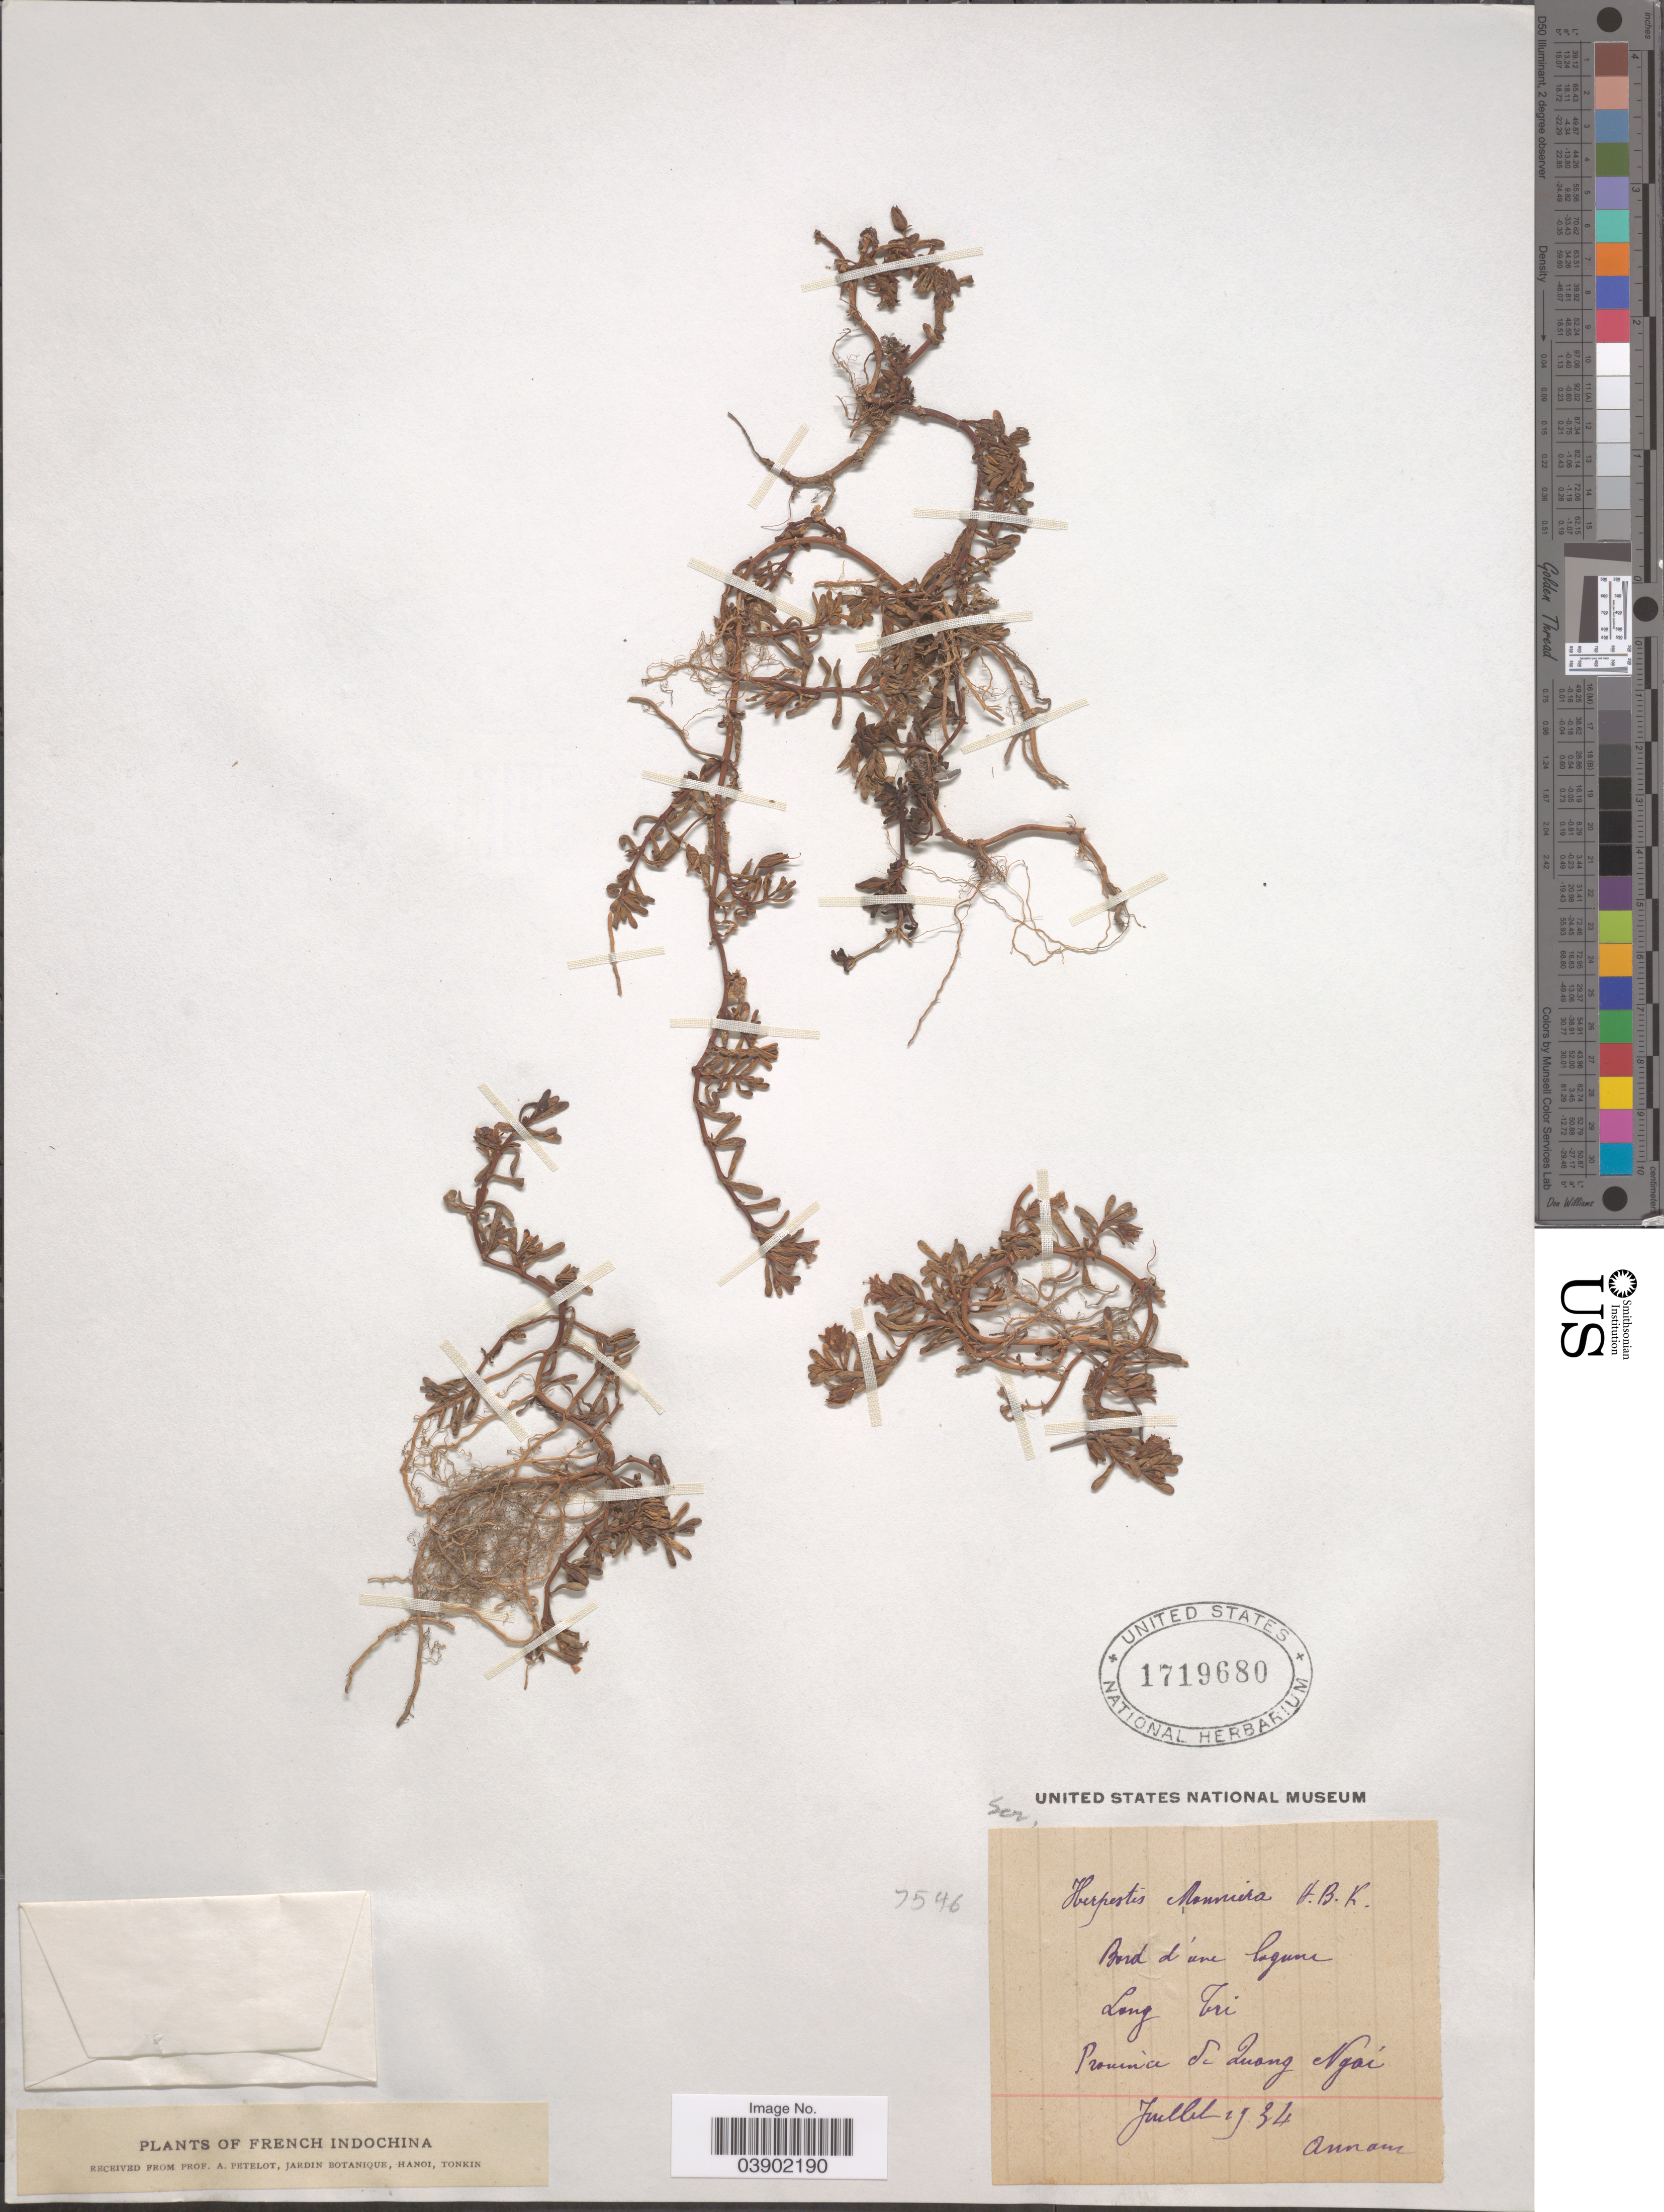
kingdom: Plantae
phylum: Tracheophyta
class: Magnoliopsida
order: Lamiales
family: Plantaginaceae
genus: Bacopa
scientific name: Bacopa monnieri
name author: (L.) Wettst.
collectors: A. Petelot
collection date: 1934-07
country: Vietnam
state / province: Quang Ngai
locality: French Indochina. Bord d'une laguna. Lang Tri. Annam.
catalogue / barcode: US 1719680